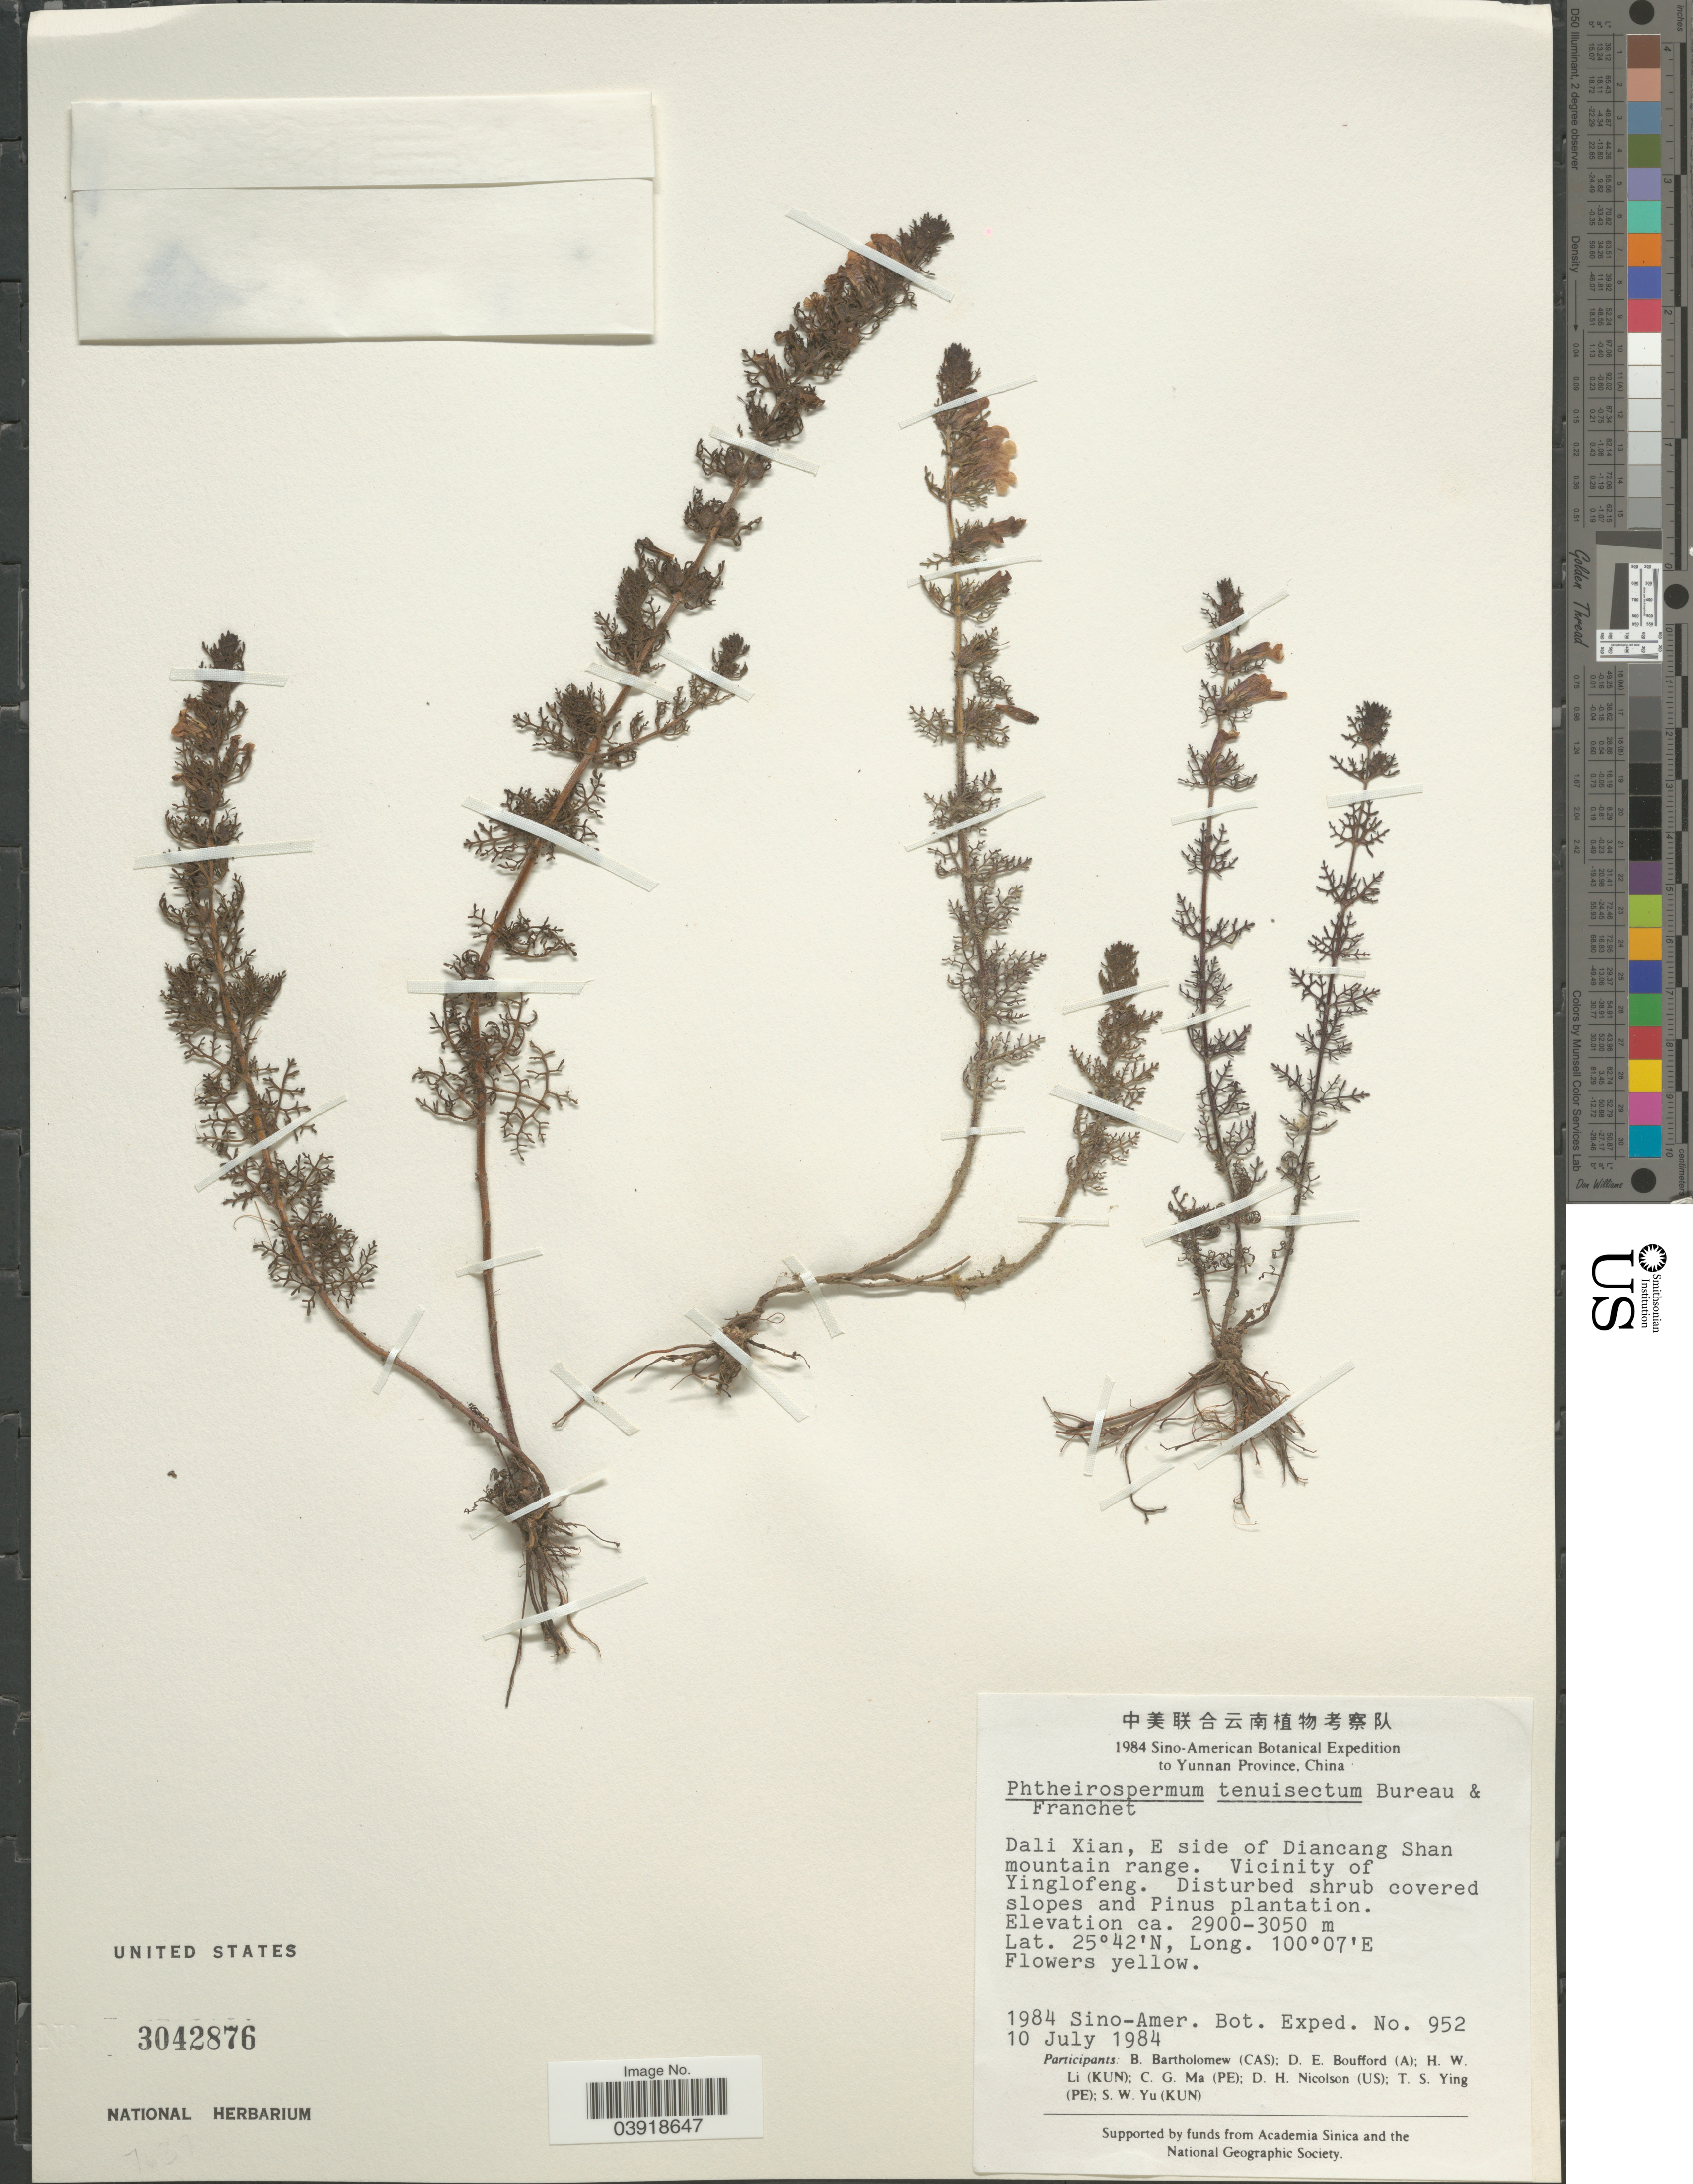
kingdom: Plantae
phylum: Tracheophyta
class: Magnoliopsida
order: Lamiales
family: Orobanchaceae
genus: Phtheirospermum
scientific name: Phtheirospermum tenuisectum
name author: Franch. & Bureau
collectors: Sino-Amer. Bot. Exped. 1984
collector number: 952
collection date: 1984-07-10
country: China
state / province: Yunnan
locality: Dali Xian, E side of Diancang Shan mountain range. Vicinity of Yinglofeng.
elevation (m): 2900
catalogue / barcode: US 3042876